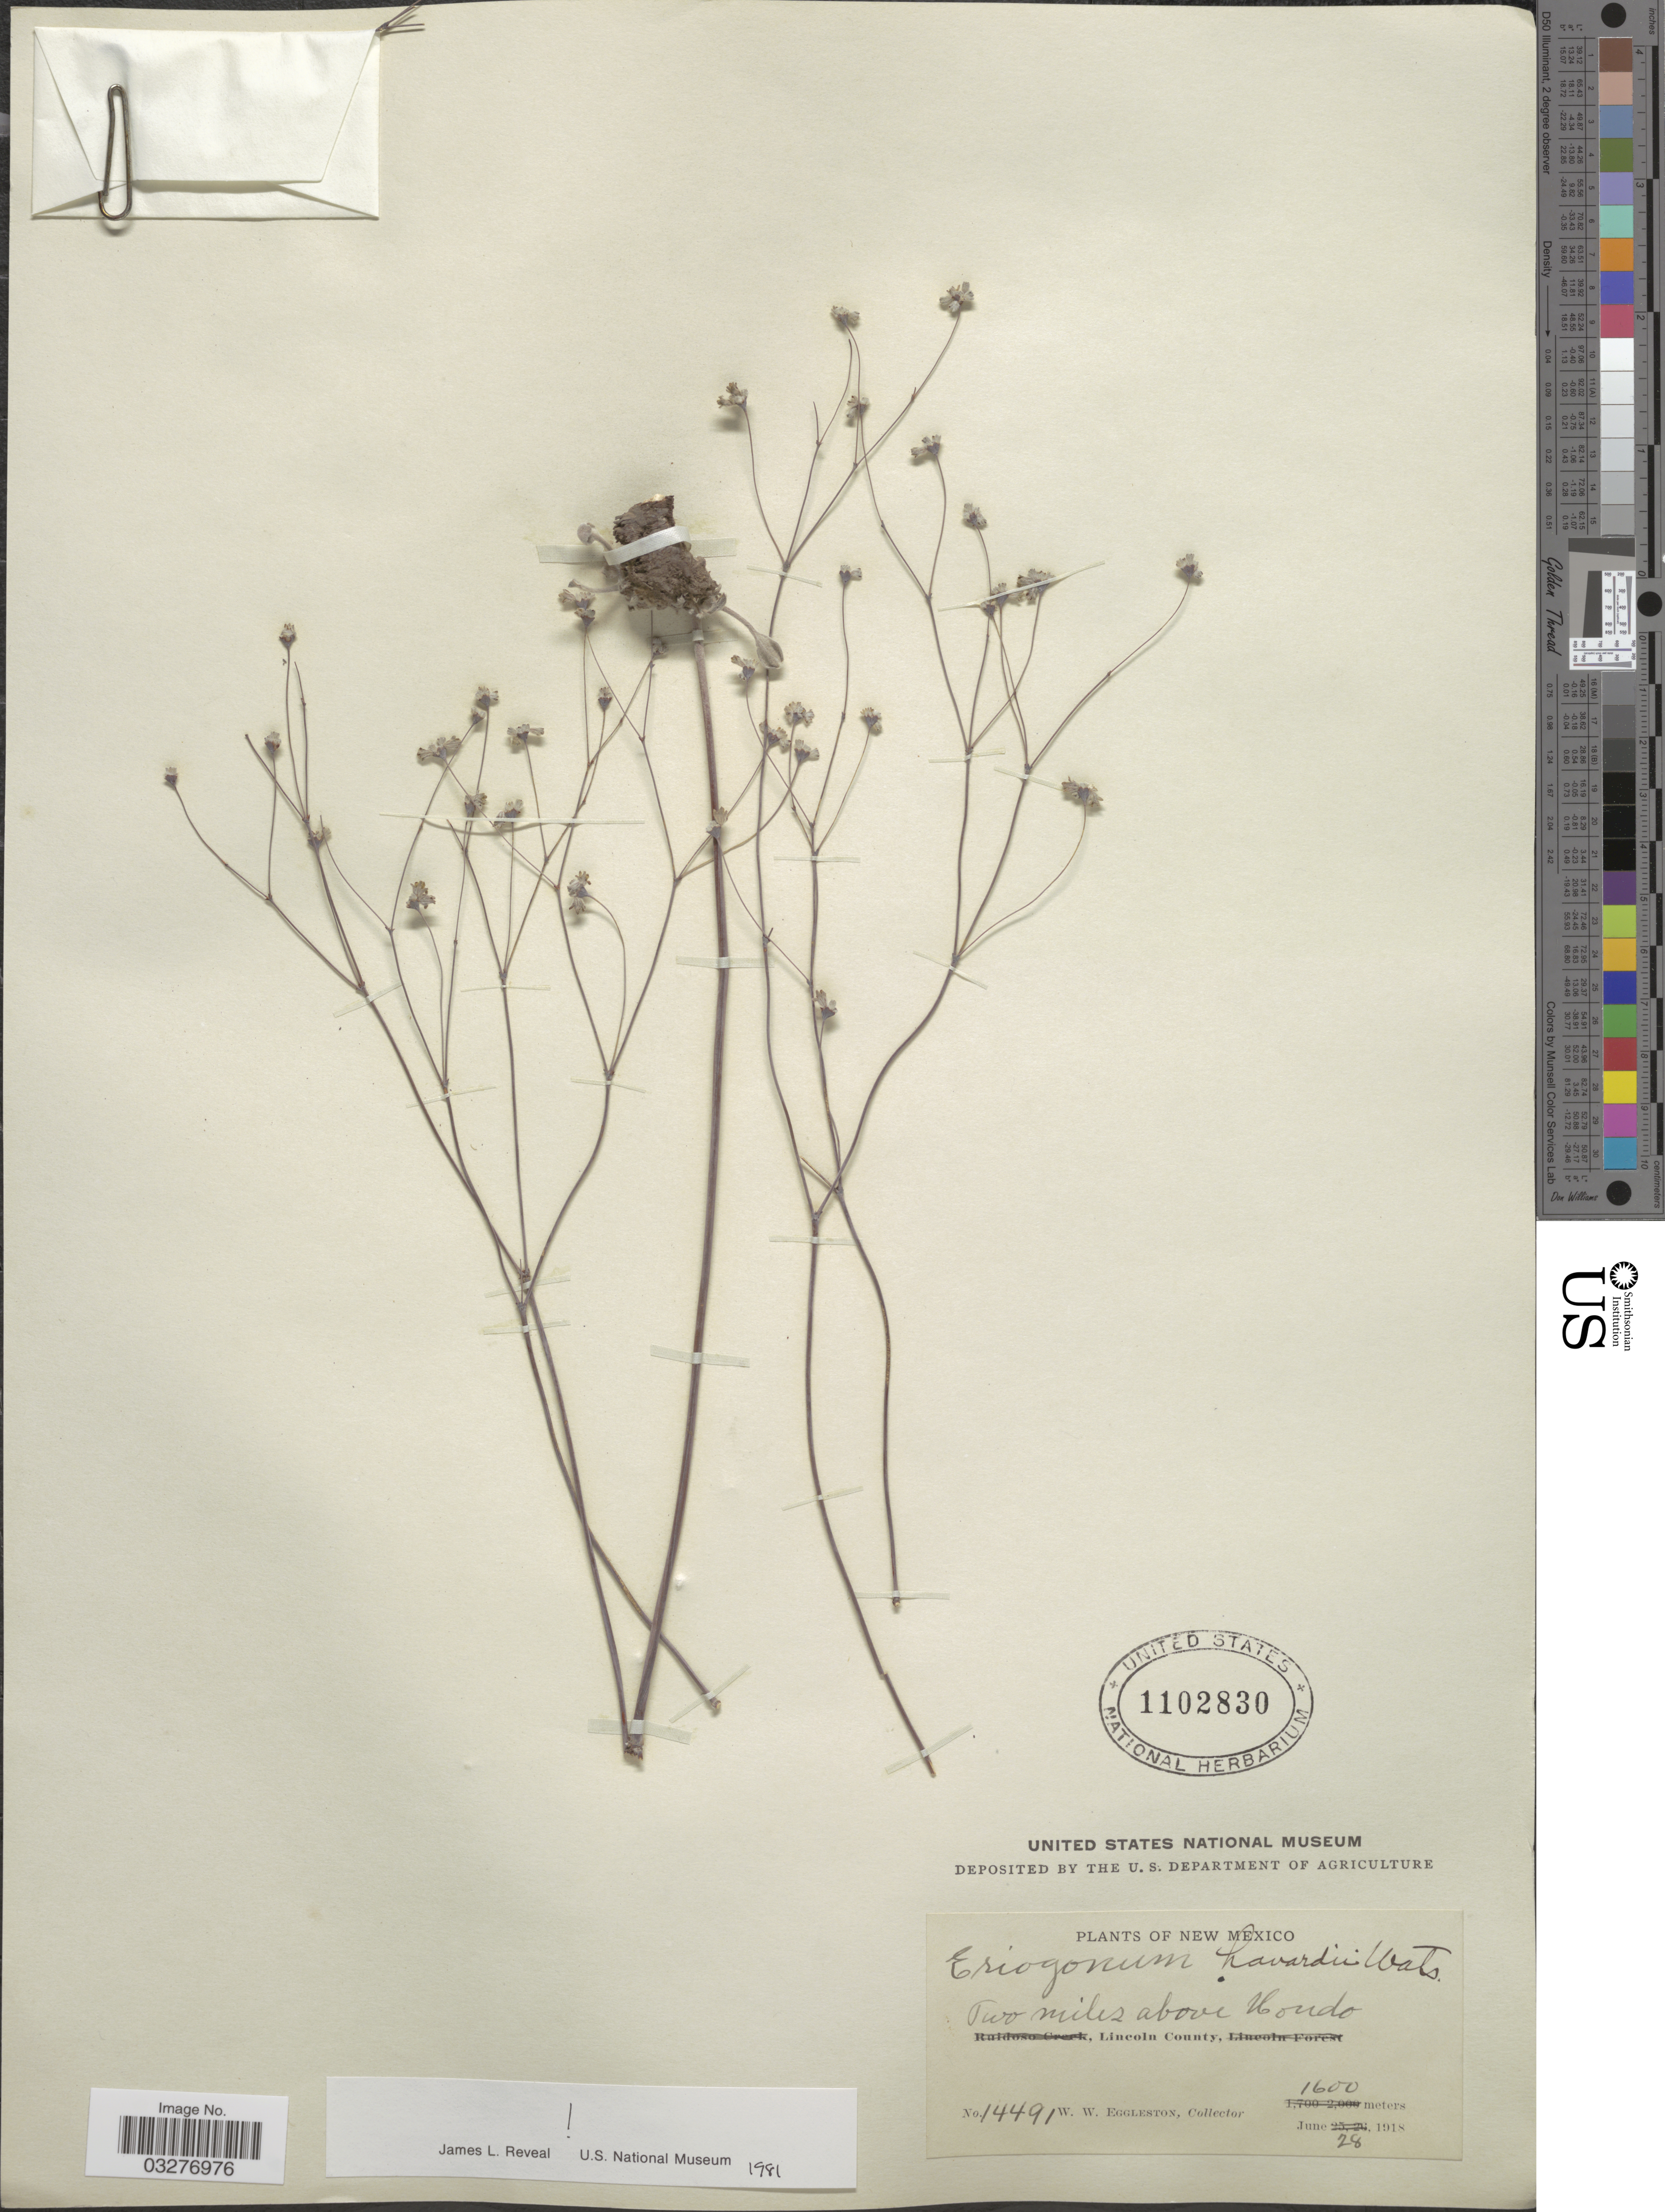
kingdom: Plantae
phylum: Tracheophyta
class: Magnoliopsida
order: Caryophyllales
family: Polygonaceae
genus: Eriogonum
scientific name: Eriogonum havardii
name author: S. Watson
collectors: W. W. Eggleston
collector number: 14491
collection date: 1918-06-28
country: United States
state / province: New Mexico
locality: Two miles above Hondo, Lincoln County.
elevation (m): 1600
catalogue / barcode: US 1102830